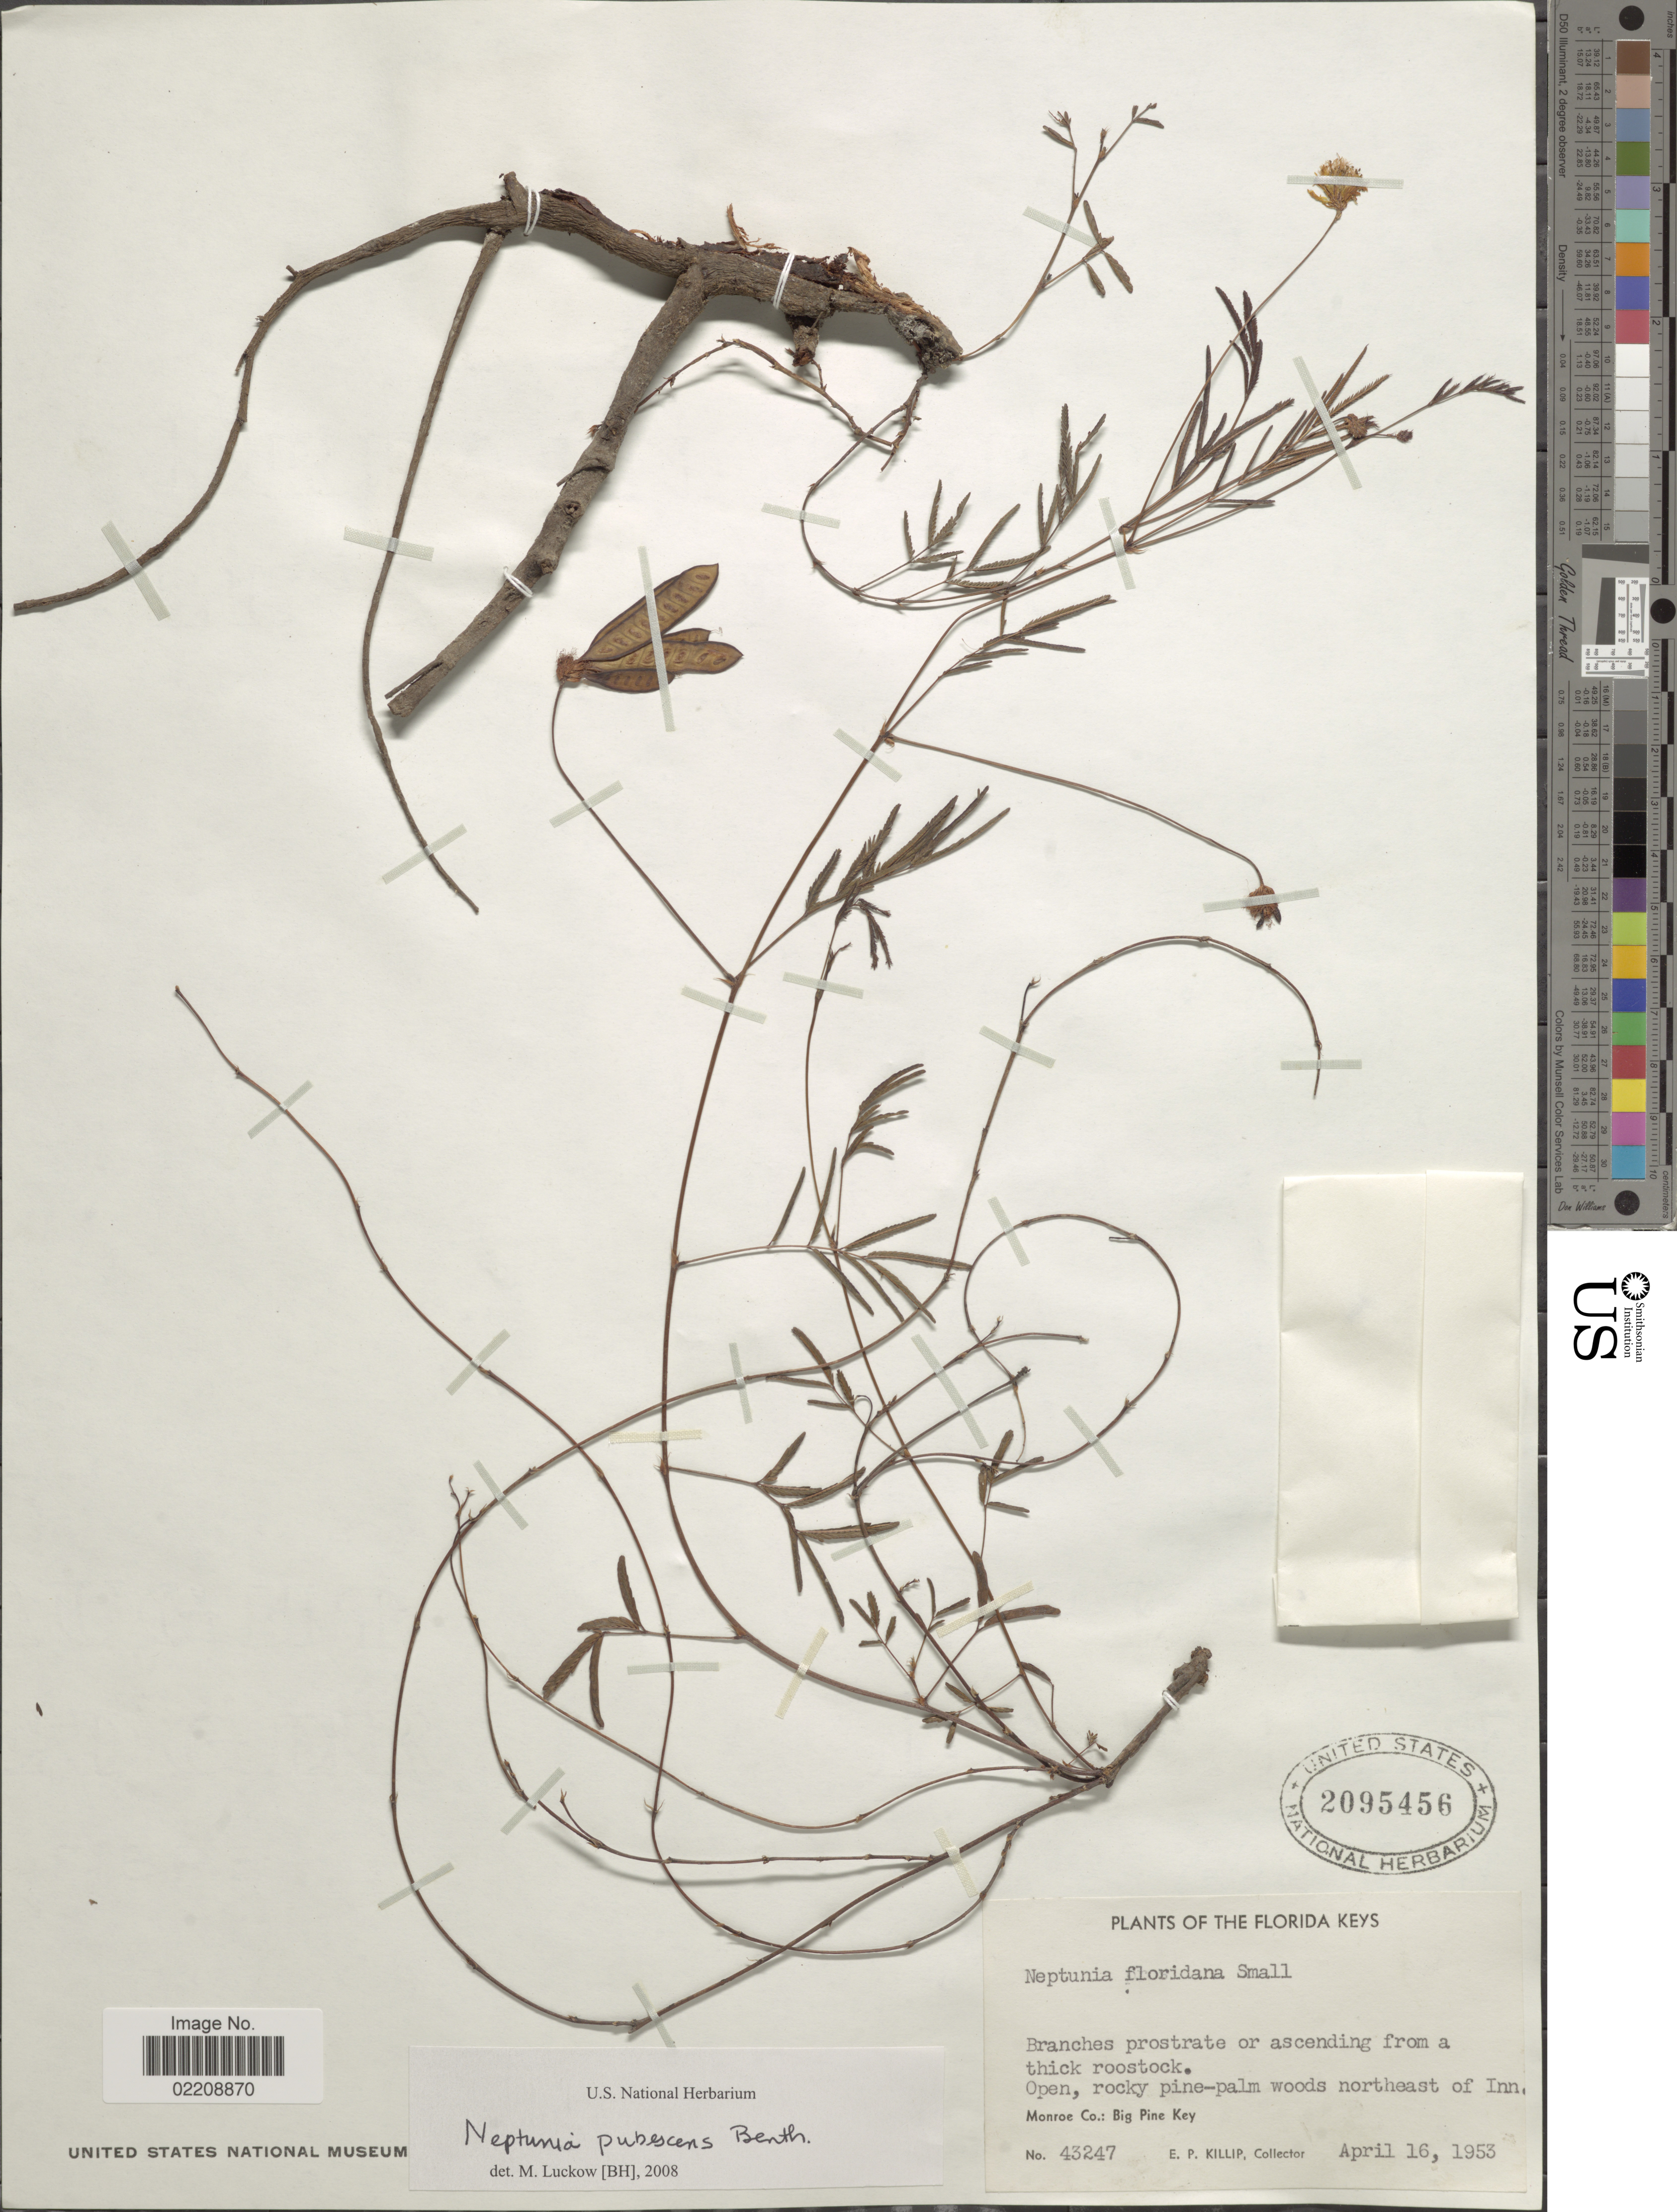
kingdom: Plantae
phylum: Tracheophyta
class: Magnoliopsida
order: Fabales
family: Fabaceae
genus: Neptunia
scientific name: Neptunia pubescens var. pubescens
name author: Benth.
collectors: E. P. Killip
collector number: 43247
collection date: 1953-04-16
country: United States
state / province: Florida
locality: Florida Keys, northeast of Inn, Monroe Co., Big Pine Key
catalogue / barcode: US 2095456